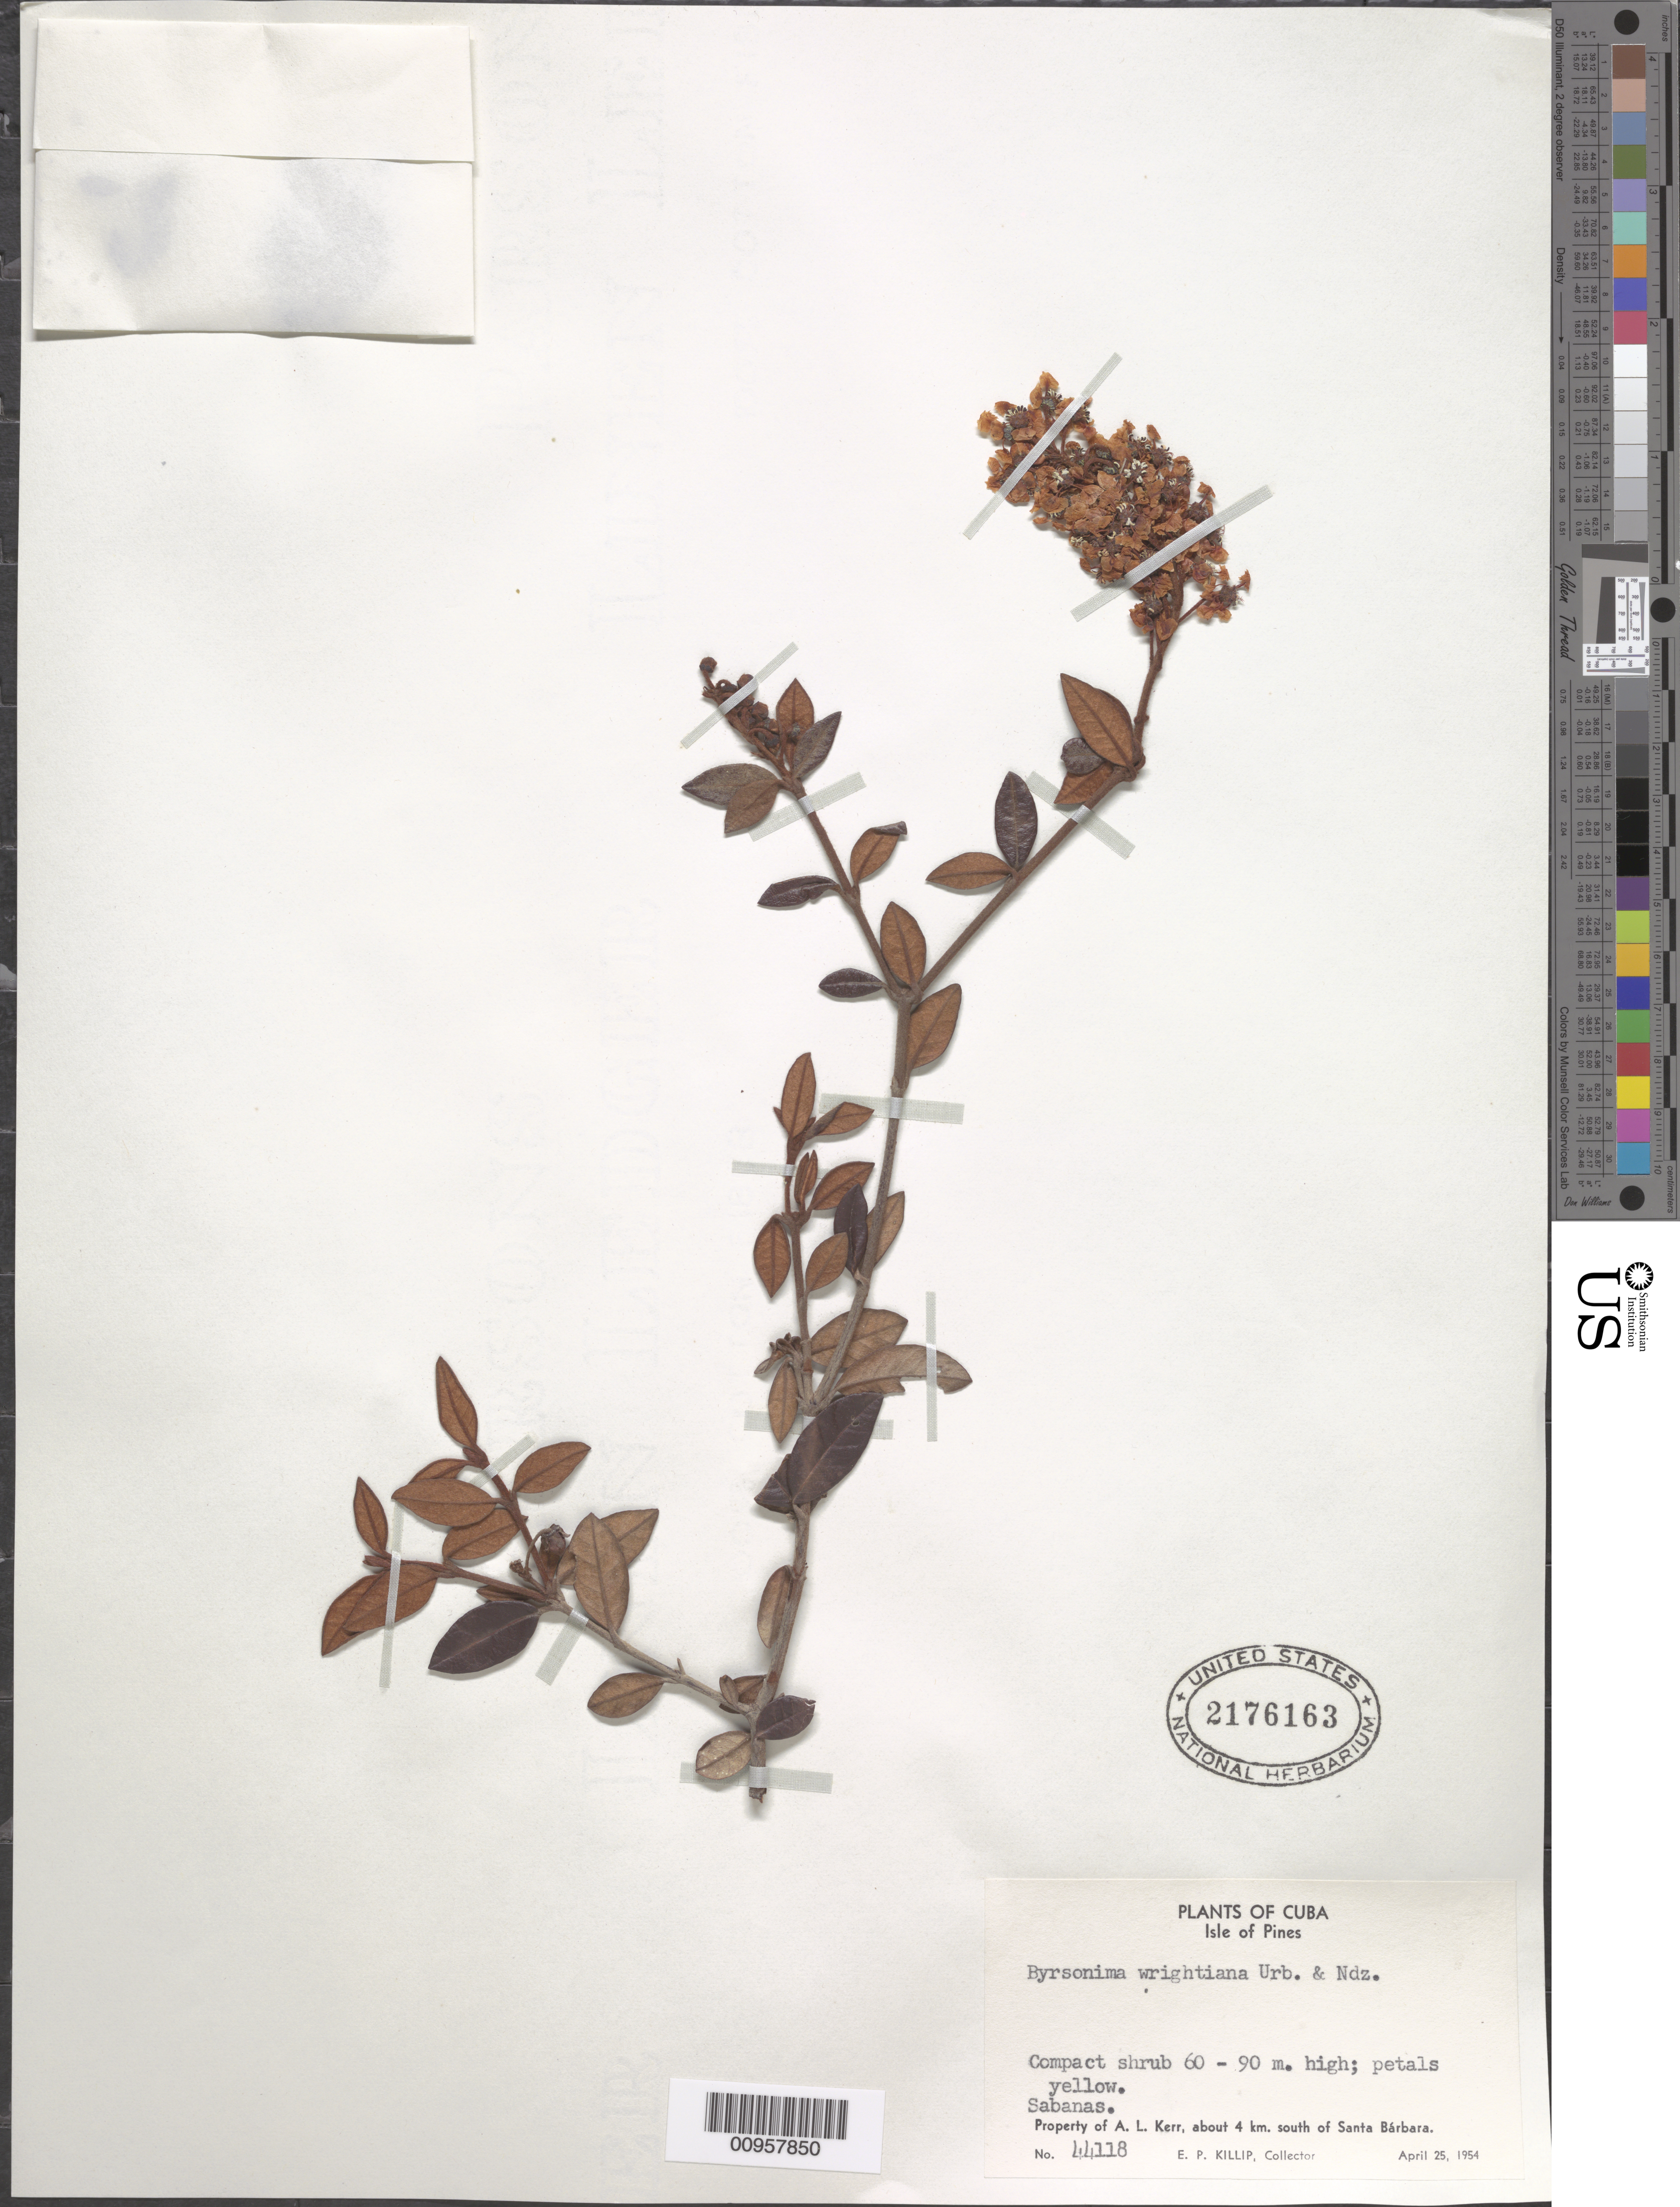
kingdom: Plantae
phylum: Tracheophyta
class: Magnoliopsida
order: Malpighiales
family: Malpighiaceae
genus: Byrsonima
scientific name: Byrsonima wrightiana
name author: Nied.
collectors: E. P. Killip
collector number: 44118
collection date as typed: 25 Apr 1954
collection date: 1954-04-25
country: Cuba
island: Isla de la Juventud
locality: Property of A L Kerr, about 4 km S of Santa Bárbara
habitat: Sabanas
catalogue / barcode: US 2176163